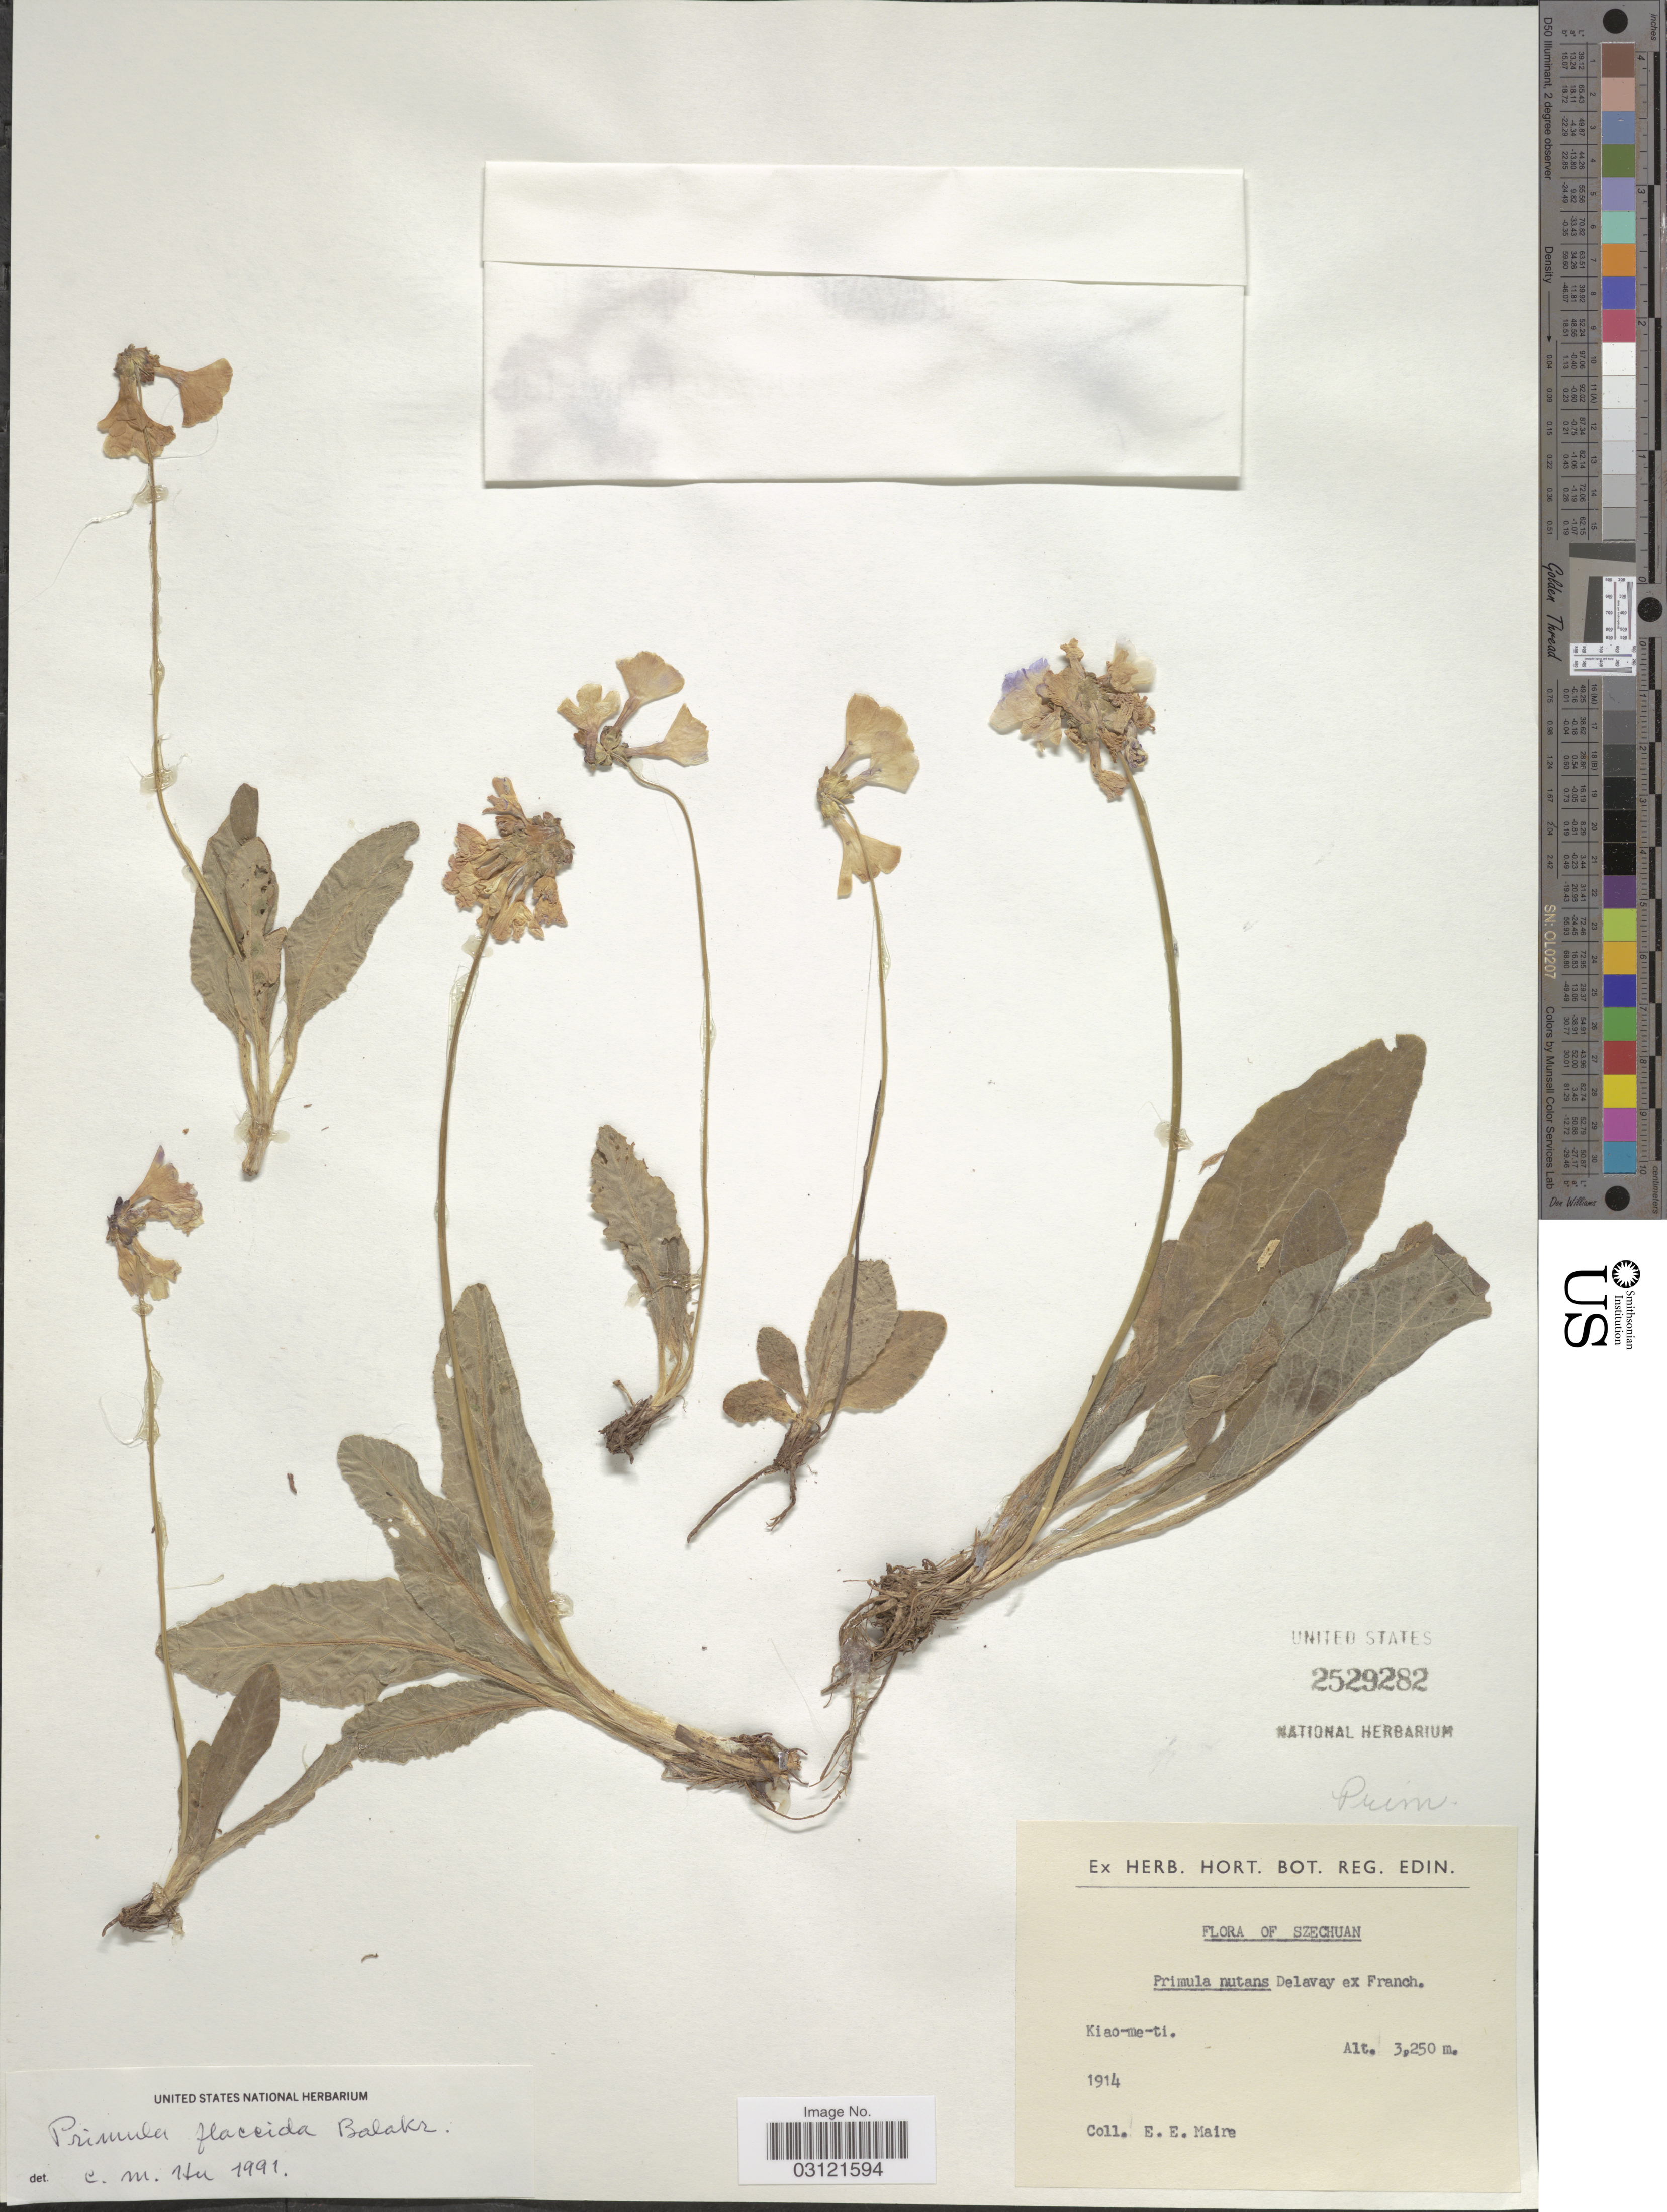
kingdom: Plantae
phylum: Tracheophyta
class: Magnoliopsida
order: Ericales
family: Primulaceae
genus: Primula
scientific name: Primula nutans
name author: Georgi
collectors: E. E. Maire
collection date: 1914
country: China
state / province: Sichuan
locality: Szechuan, Kiao-me-ti.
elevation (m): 3250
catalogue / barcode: US 2529282